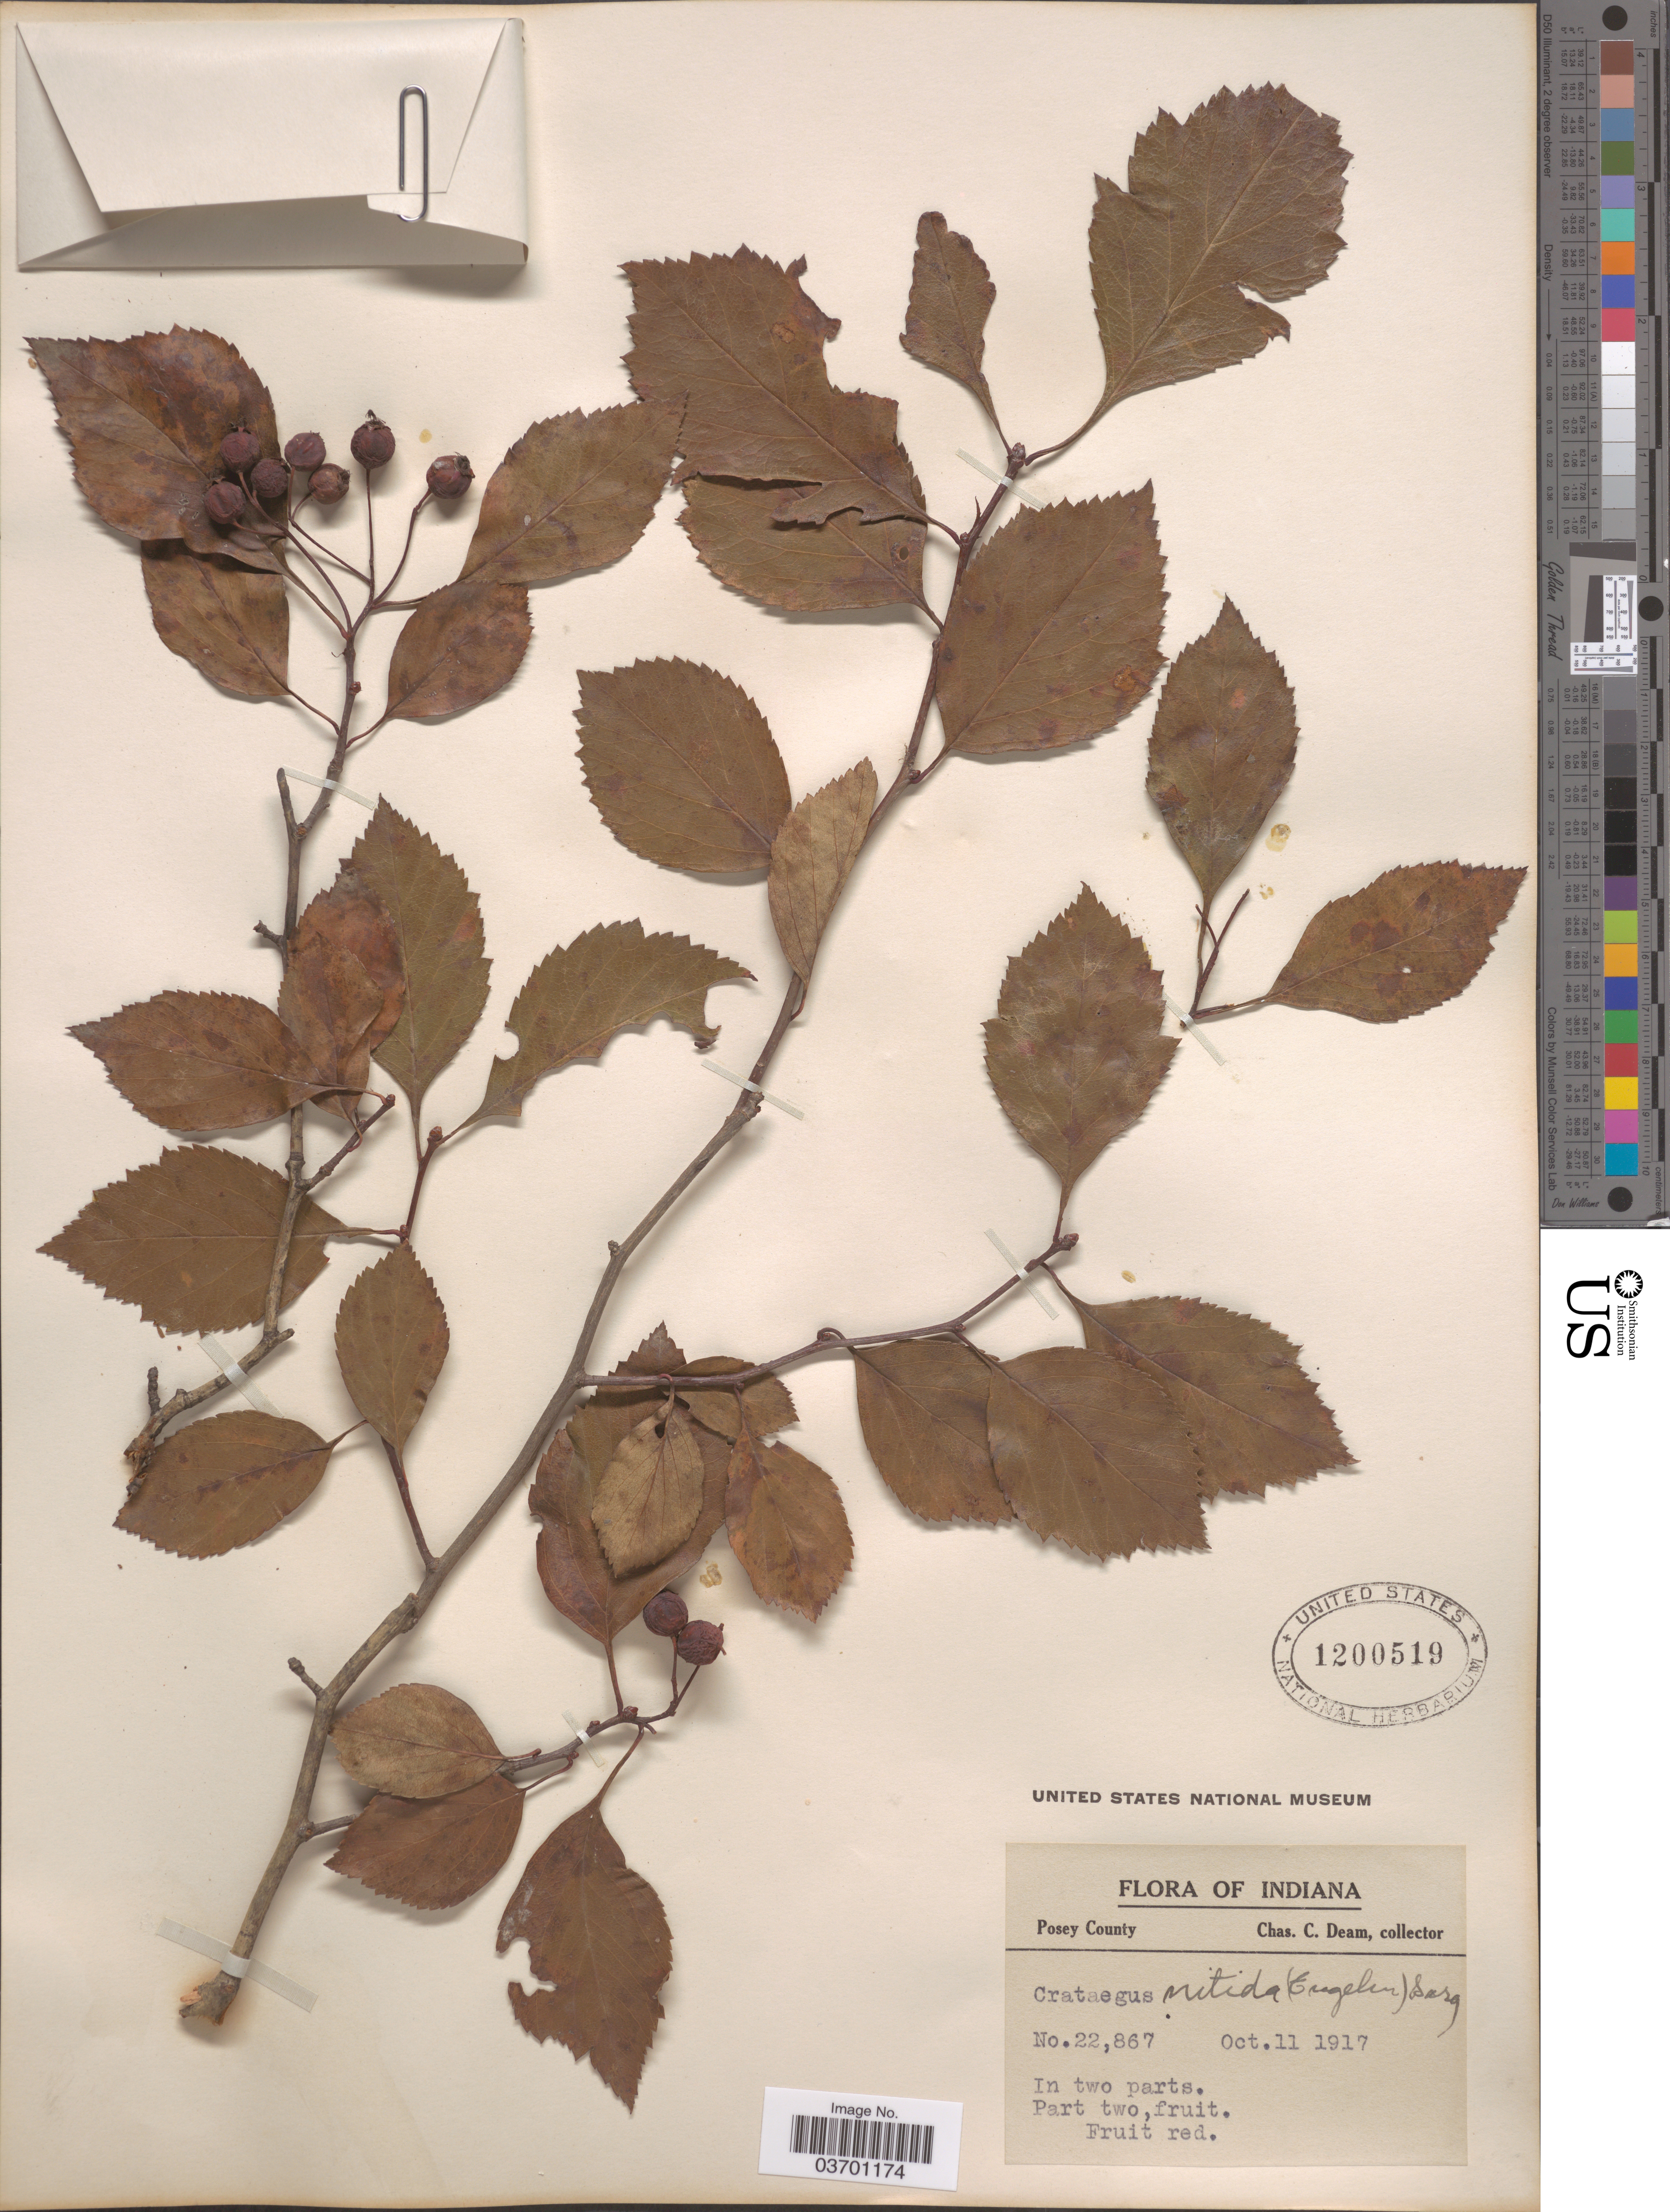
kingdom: Plantae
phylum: Tracheophyta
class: Magnoliopsida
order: Rosales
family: Rosaceae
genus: Crataegus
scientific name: Crataegus nitida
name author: (Engelm. ex Britton & N.E. Br.) Sarg.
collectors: C. C. Deam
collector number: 22867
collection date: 1917-10-11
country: United States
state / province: Indiana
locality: Posey County.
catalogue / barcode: US 1200519